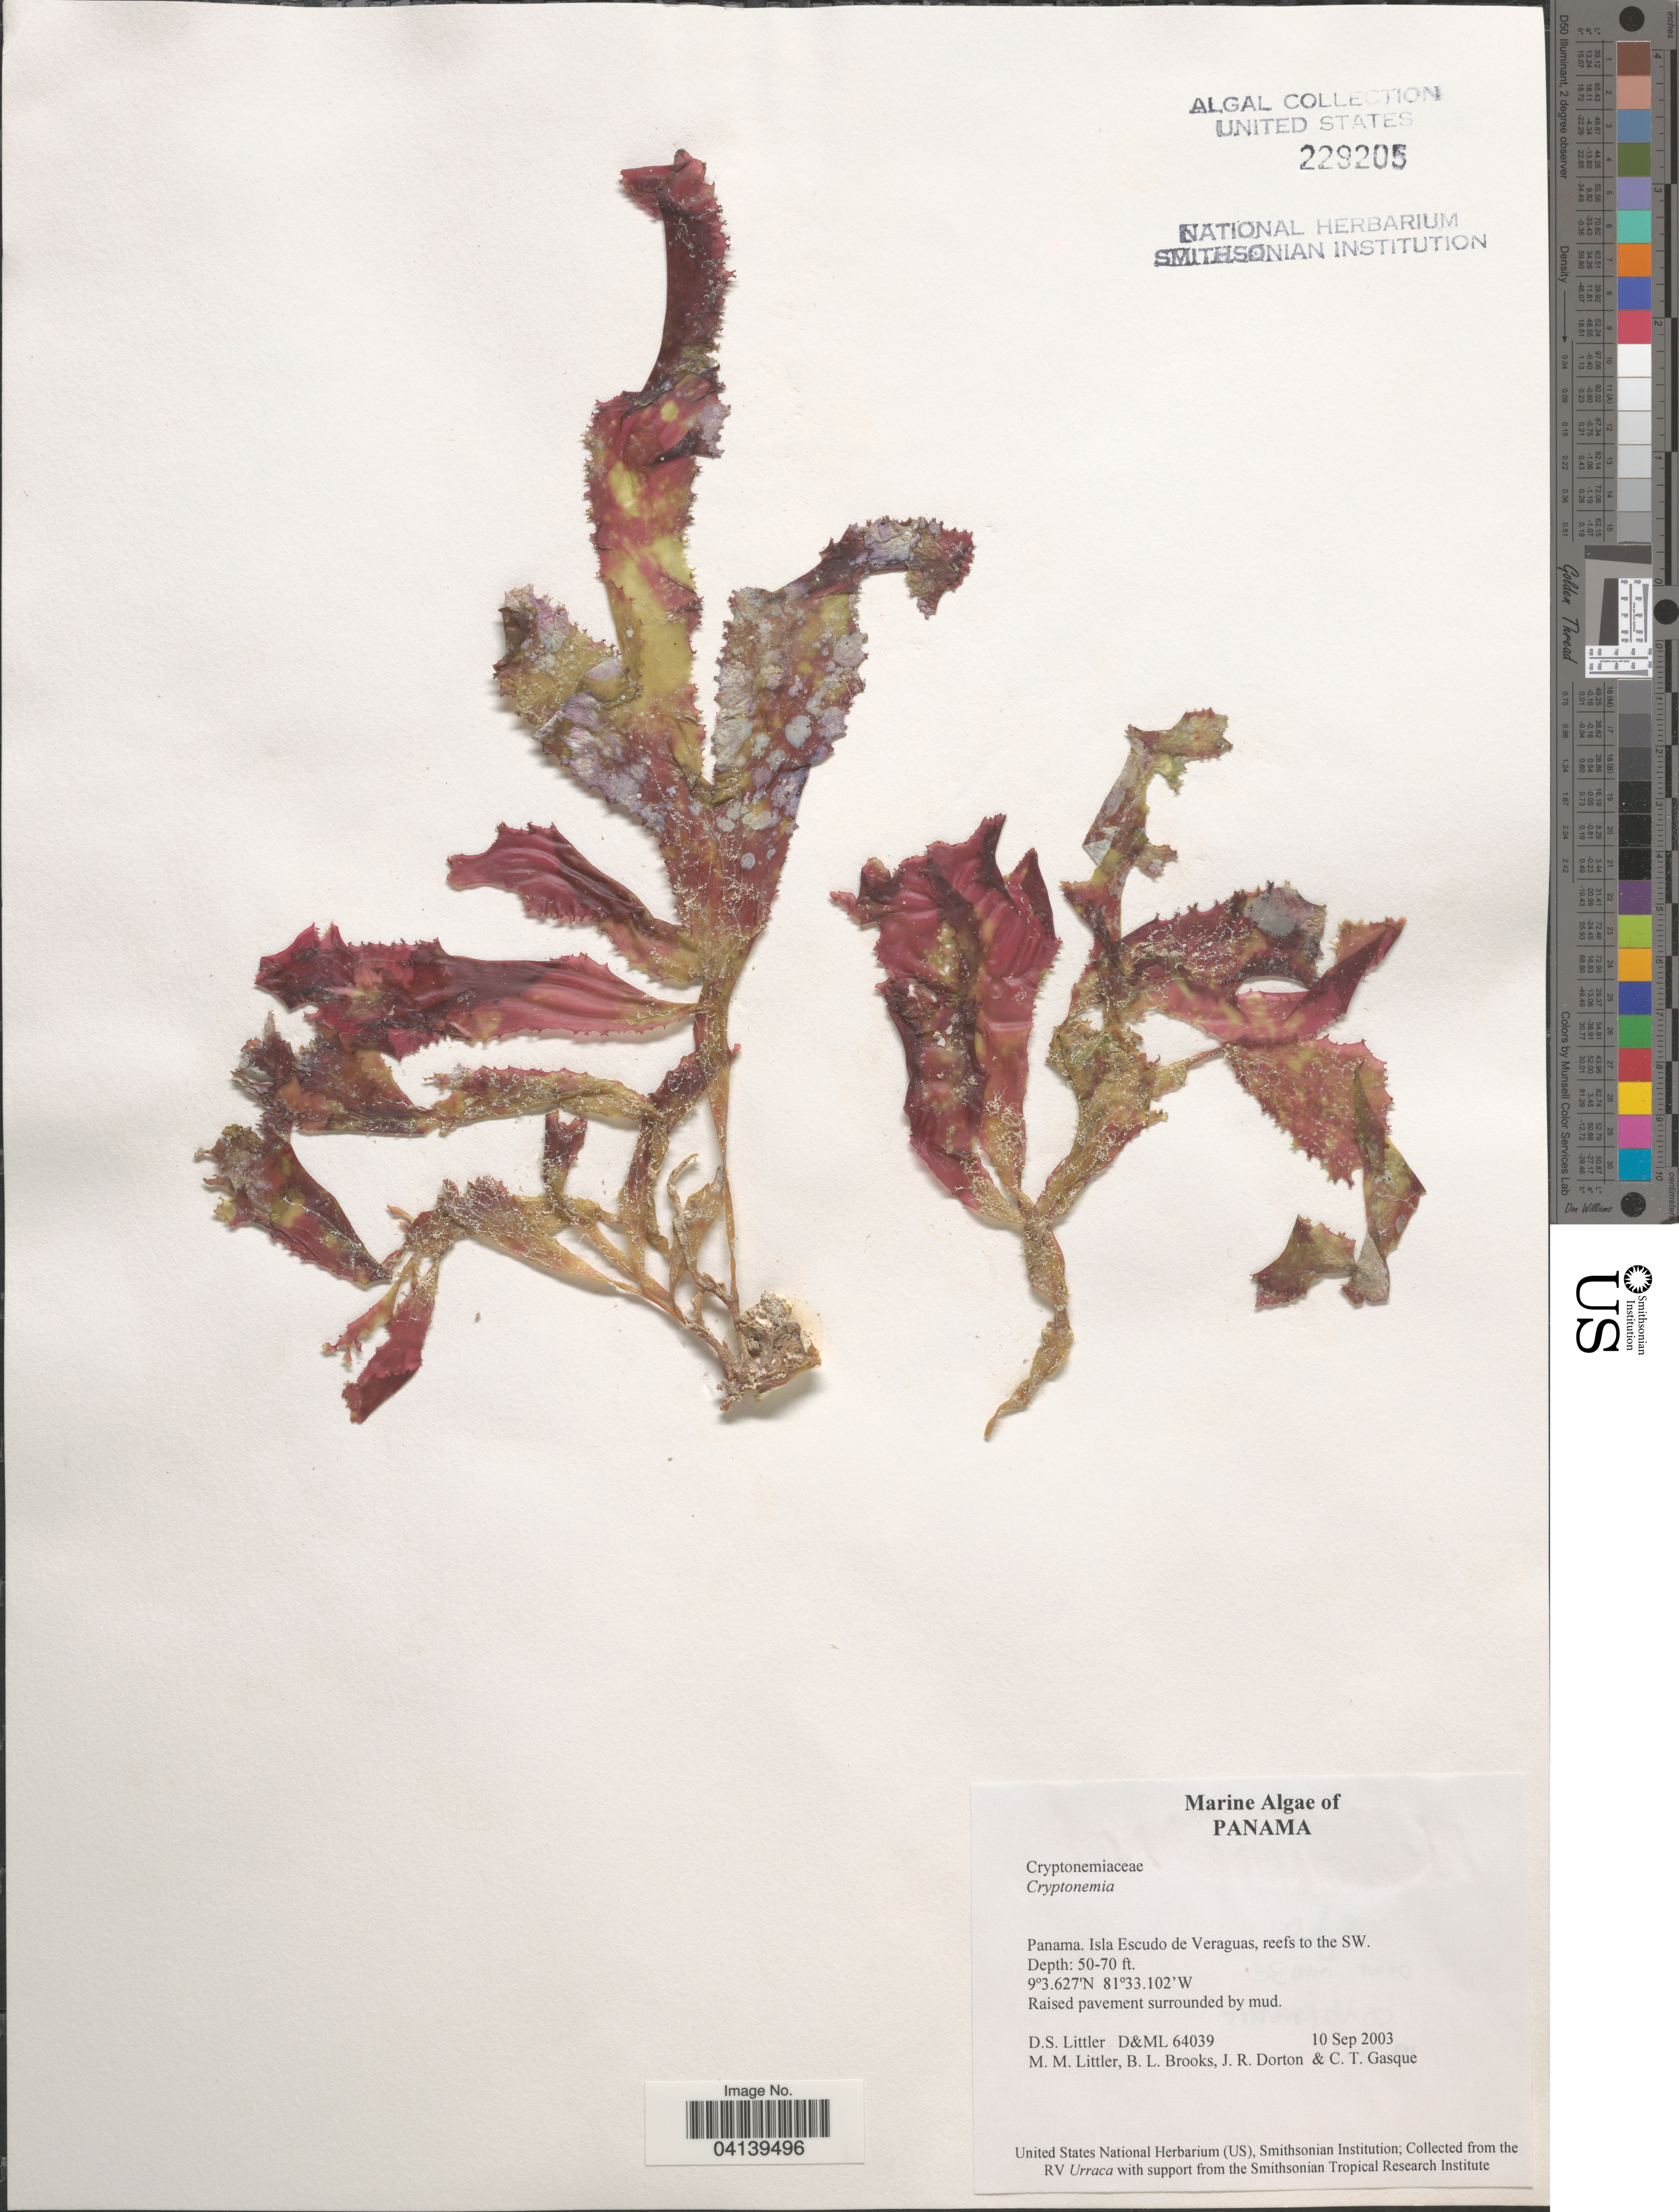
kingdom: Plantae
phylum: Rhodophyta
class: Florideophyceae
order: Halymeniales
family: Halymeniaceae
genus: Cryptonemia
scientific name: Cryptonemia sp.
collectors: D. S. Littler, B. Brooks, J. Dorton & C. Gasque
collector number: D&ML64039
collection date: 2003-09-10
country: Panama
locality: Isla Escudo de Veraguas, reefs to the SW.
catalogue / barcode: US 229205